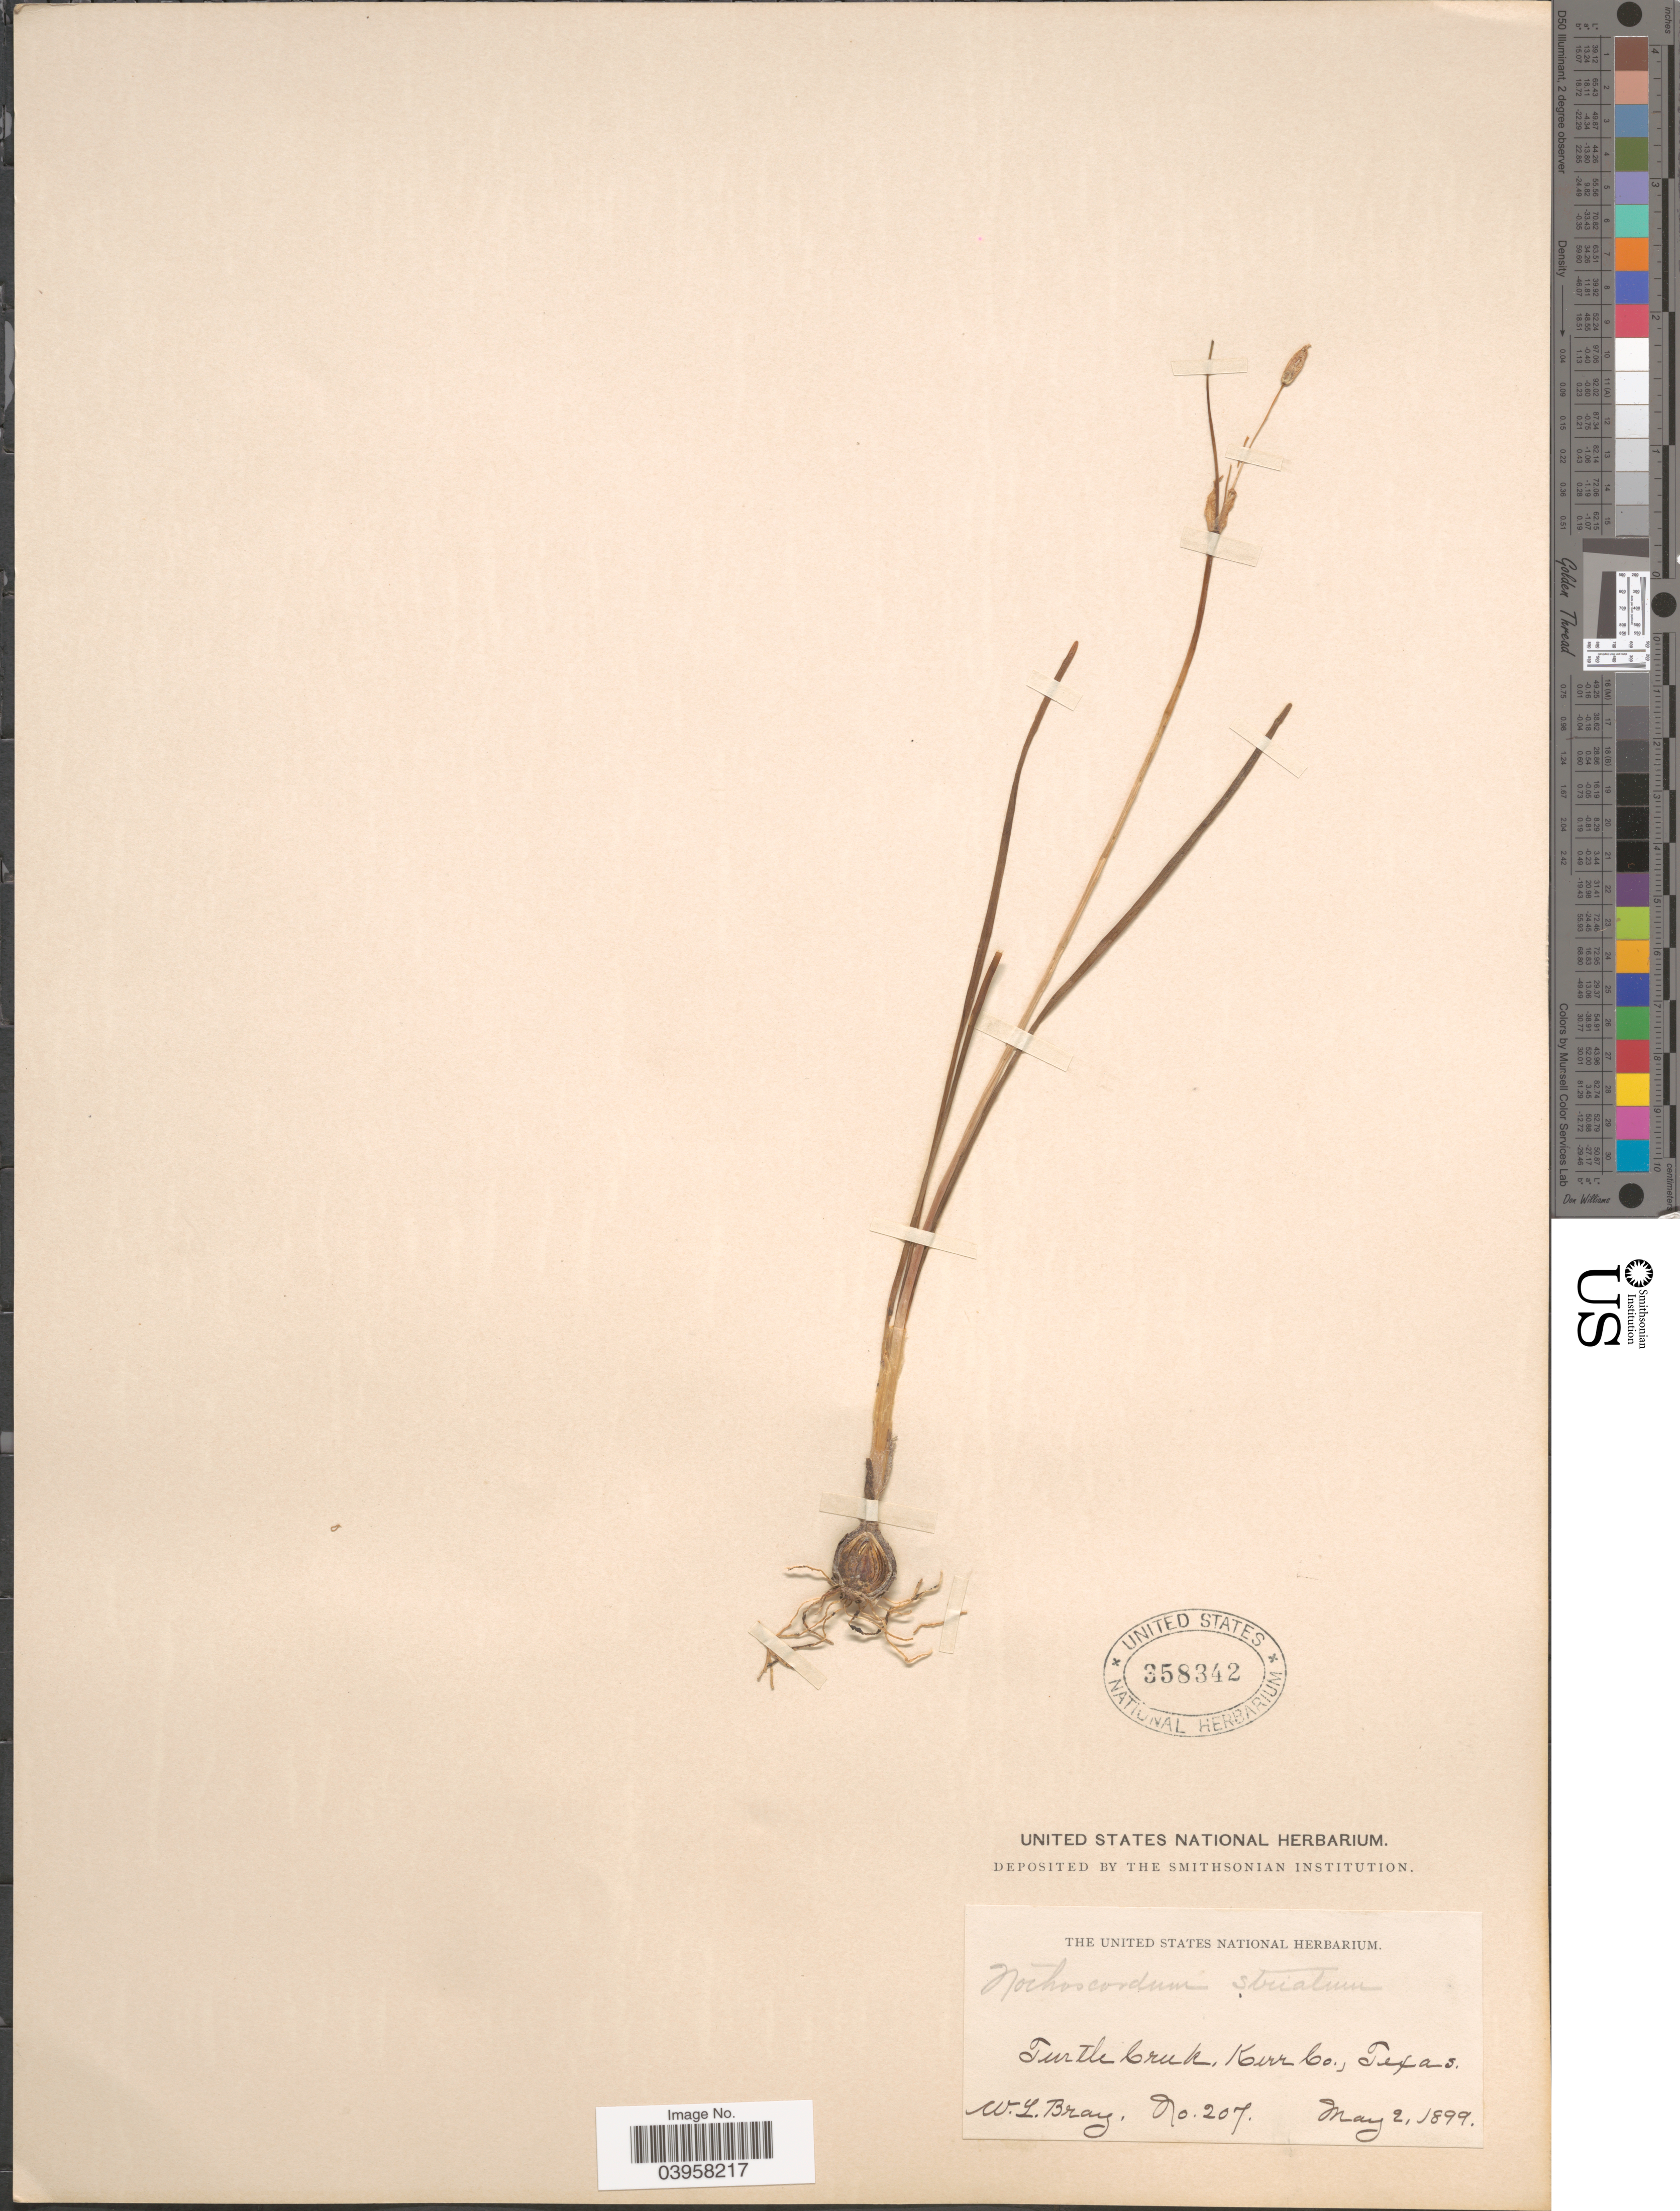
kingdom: Plantae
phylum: Tracheophyta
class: Liliopsida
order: Asparagales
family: Amaryllidaceae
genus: Nothoscordum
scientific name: Nothoscordum bivalve var. bivalve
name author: (L.) Britton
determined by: Strong, Mark T., (BOT), Smithsonian Institution - National Museum of Natural History (UNITED STATES)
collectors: W. L. Bray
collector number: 207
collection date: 1899-05-02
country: United States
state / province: Texas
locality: Turtle Creek, Kerr Co.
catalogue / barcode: US 358342